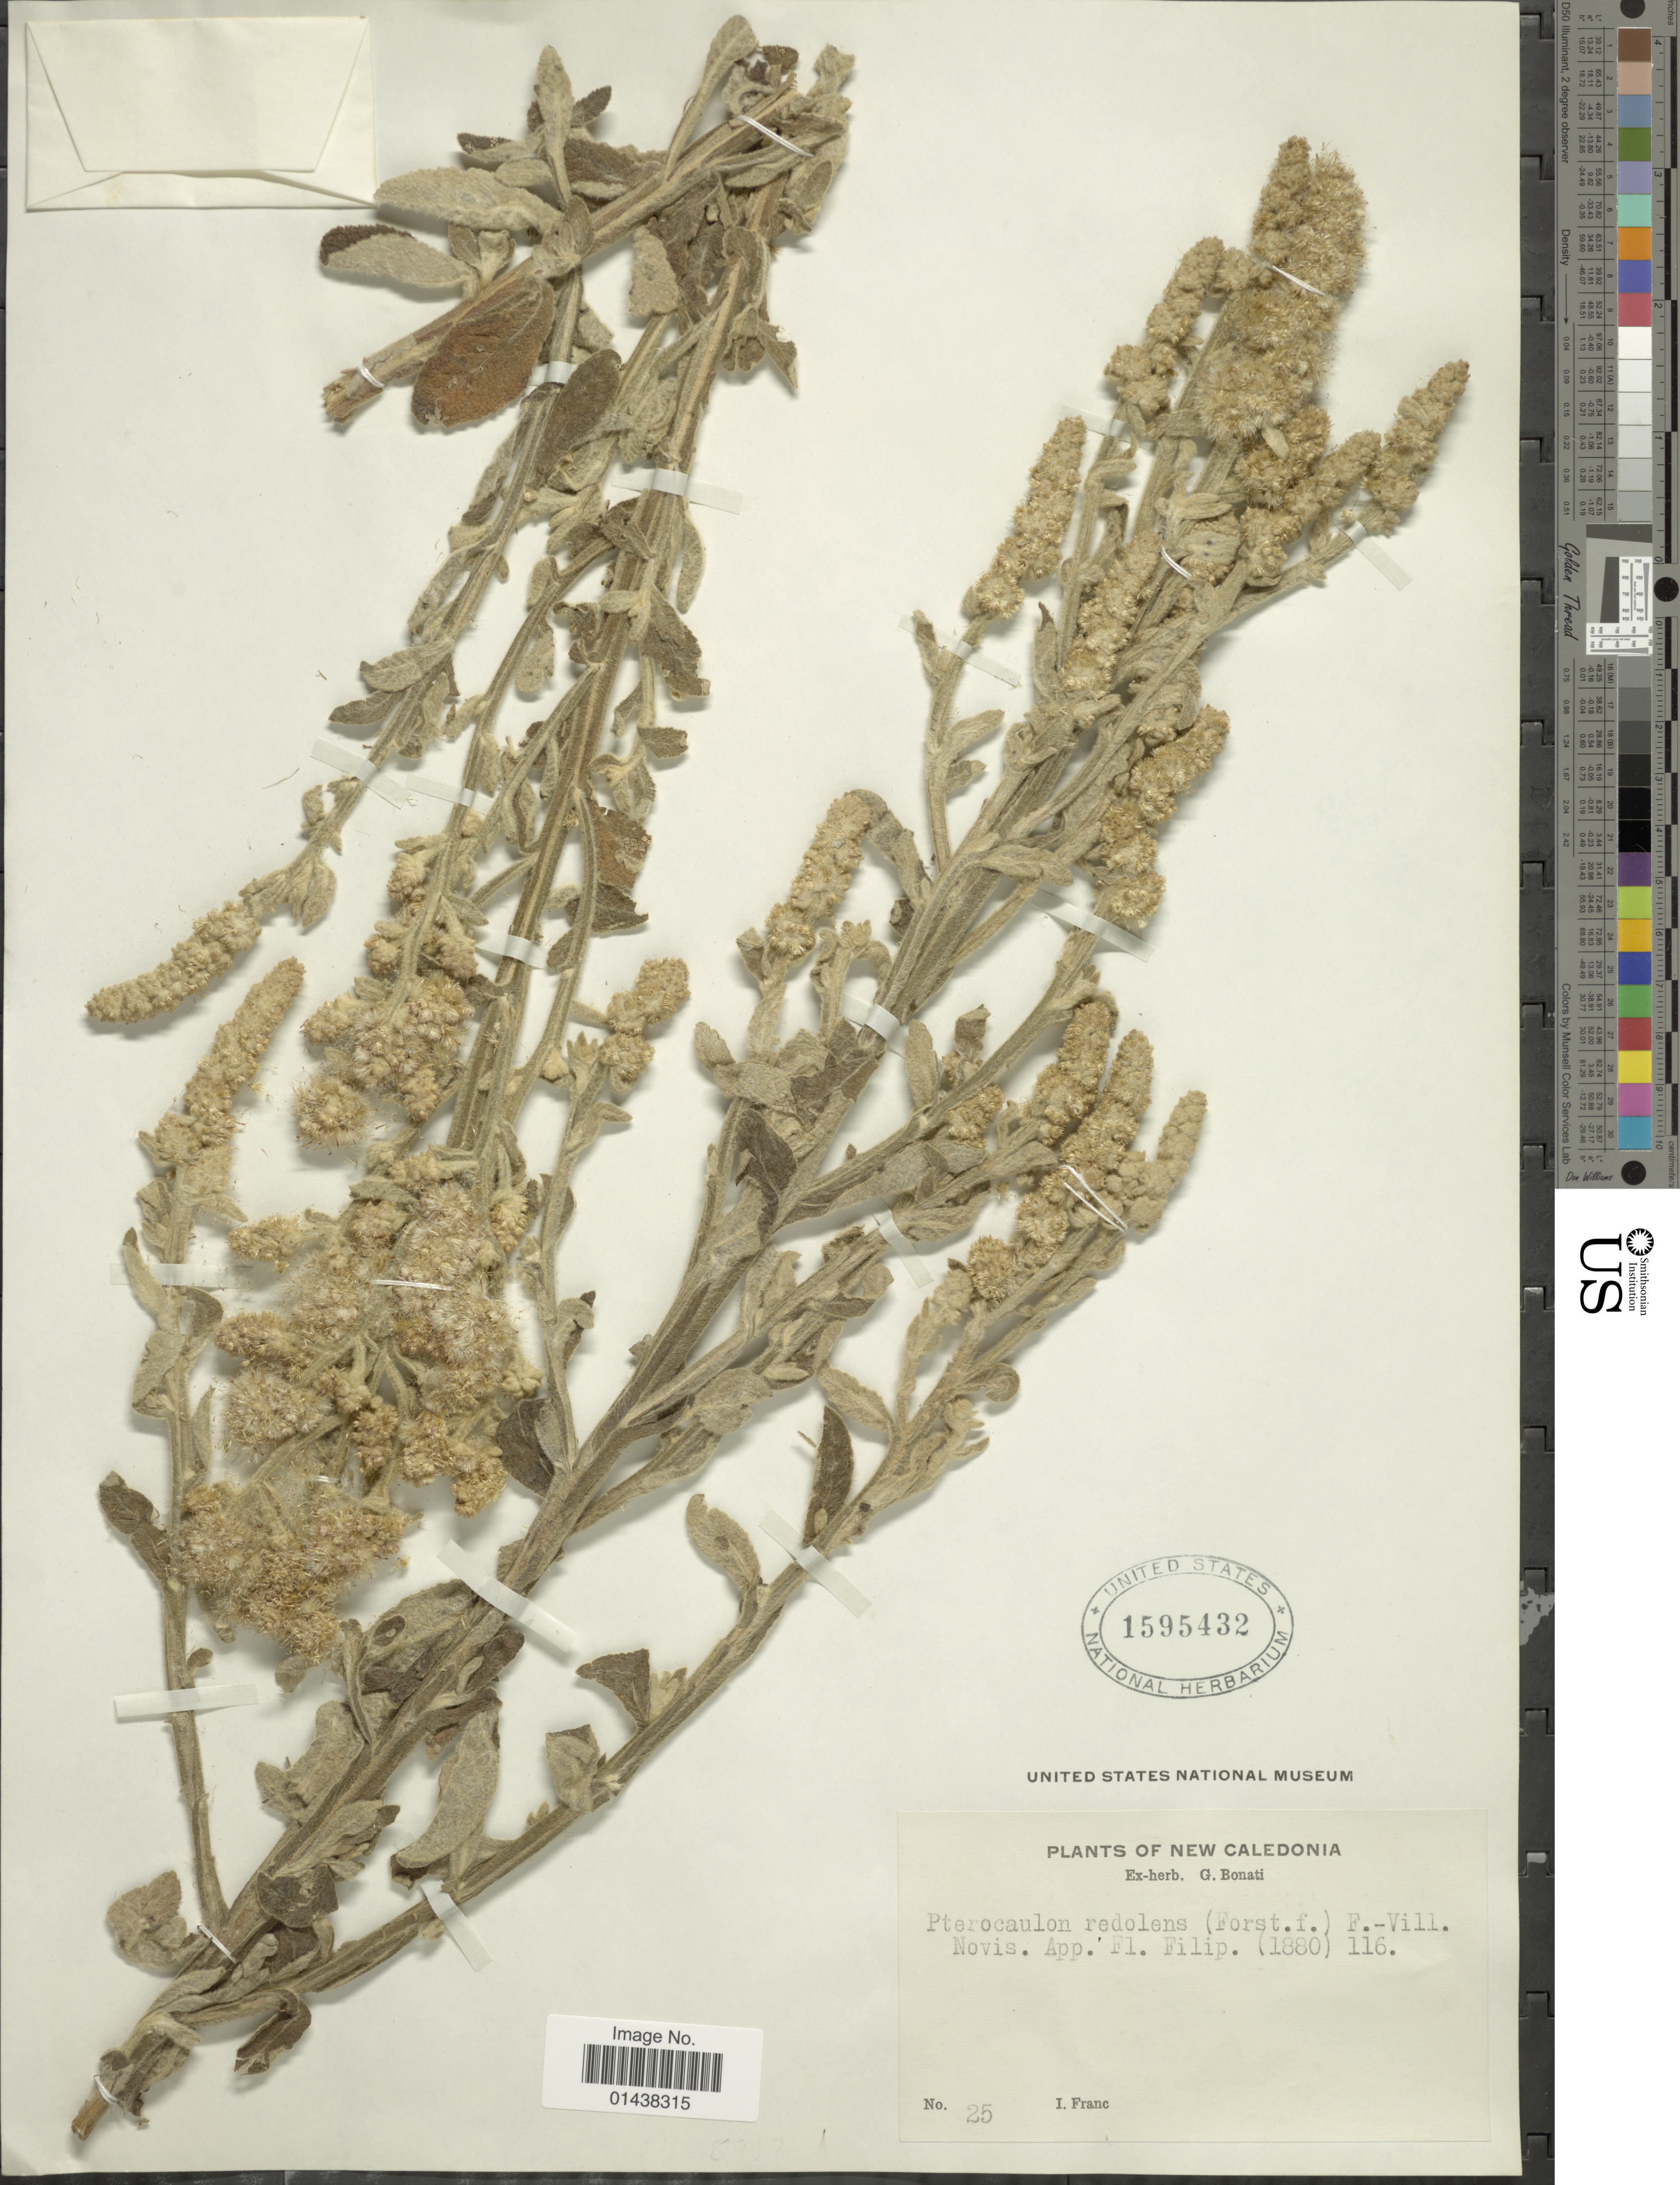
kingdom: Plantae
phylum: Tracheophyta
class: Magnoliopsida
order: Asterales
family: Asteraceae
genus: Pterocaulon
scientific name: Pterocaulon redolens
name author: (G. Forst. ex Willd.) Benth. ex Fern.-Vill.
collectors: I. Franc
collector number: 25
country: New Caledonia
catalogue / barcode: US 1595432